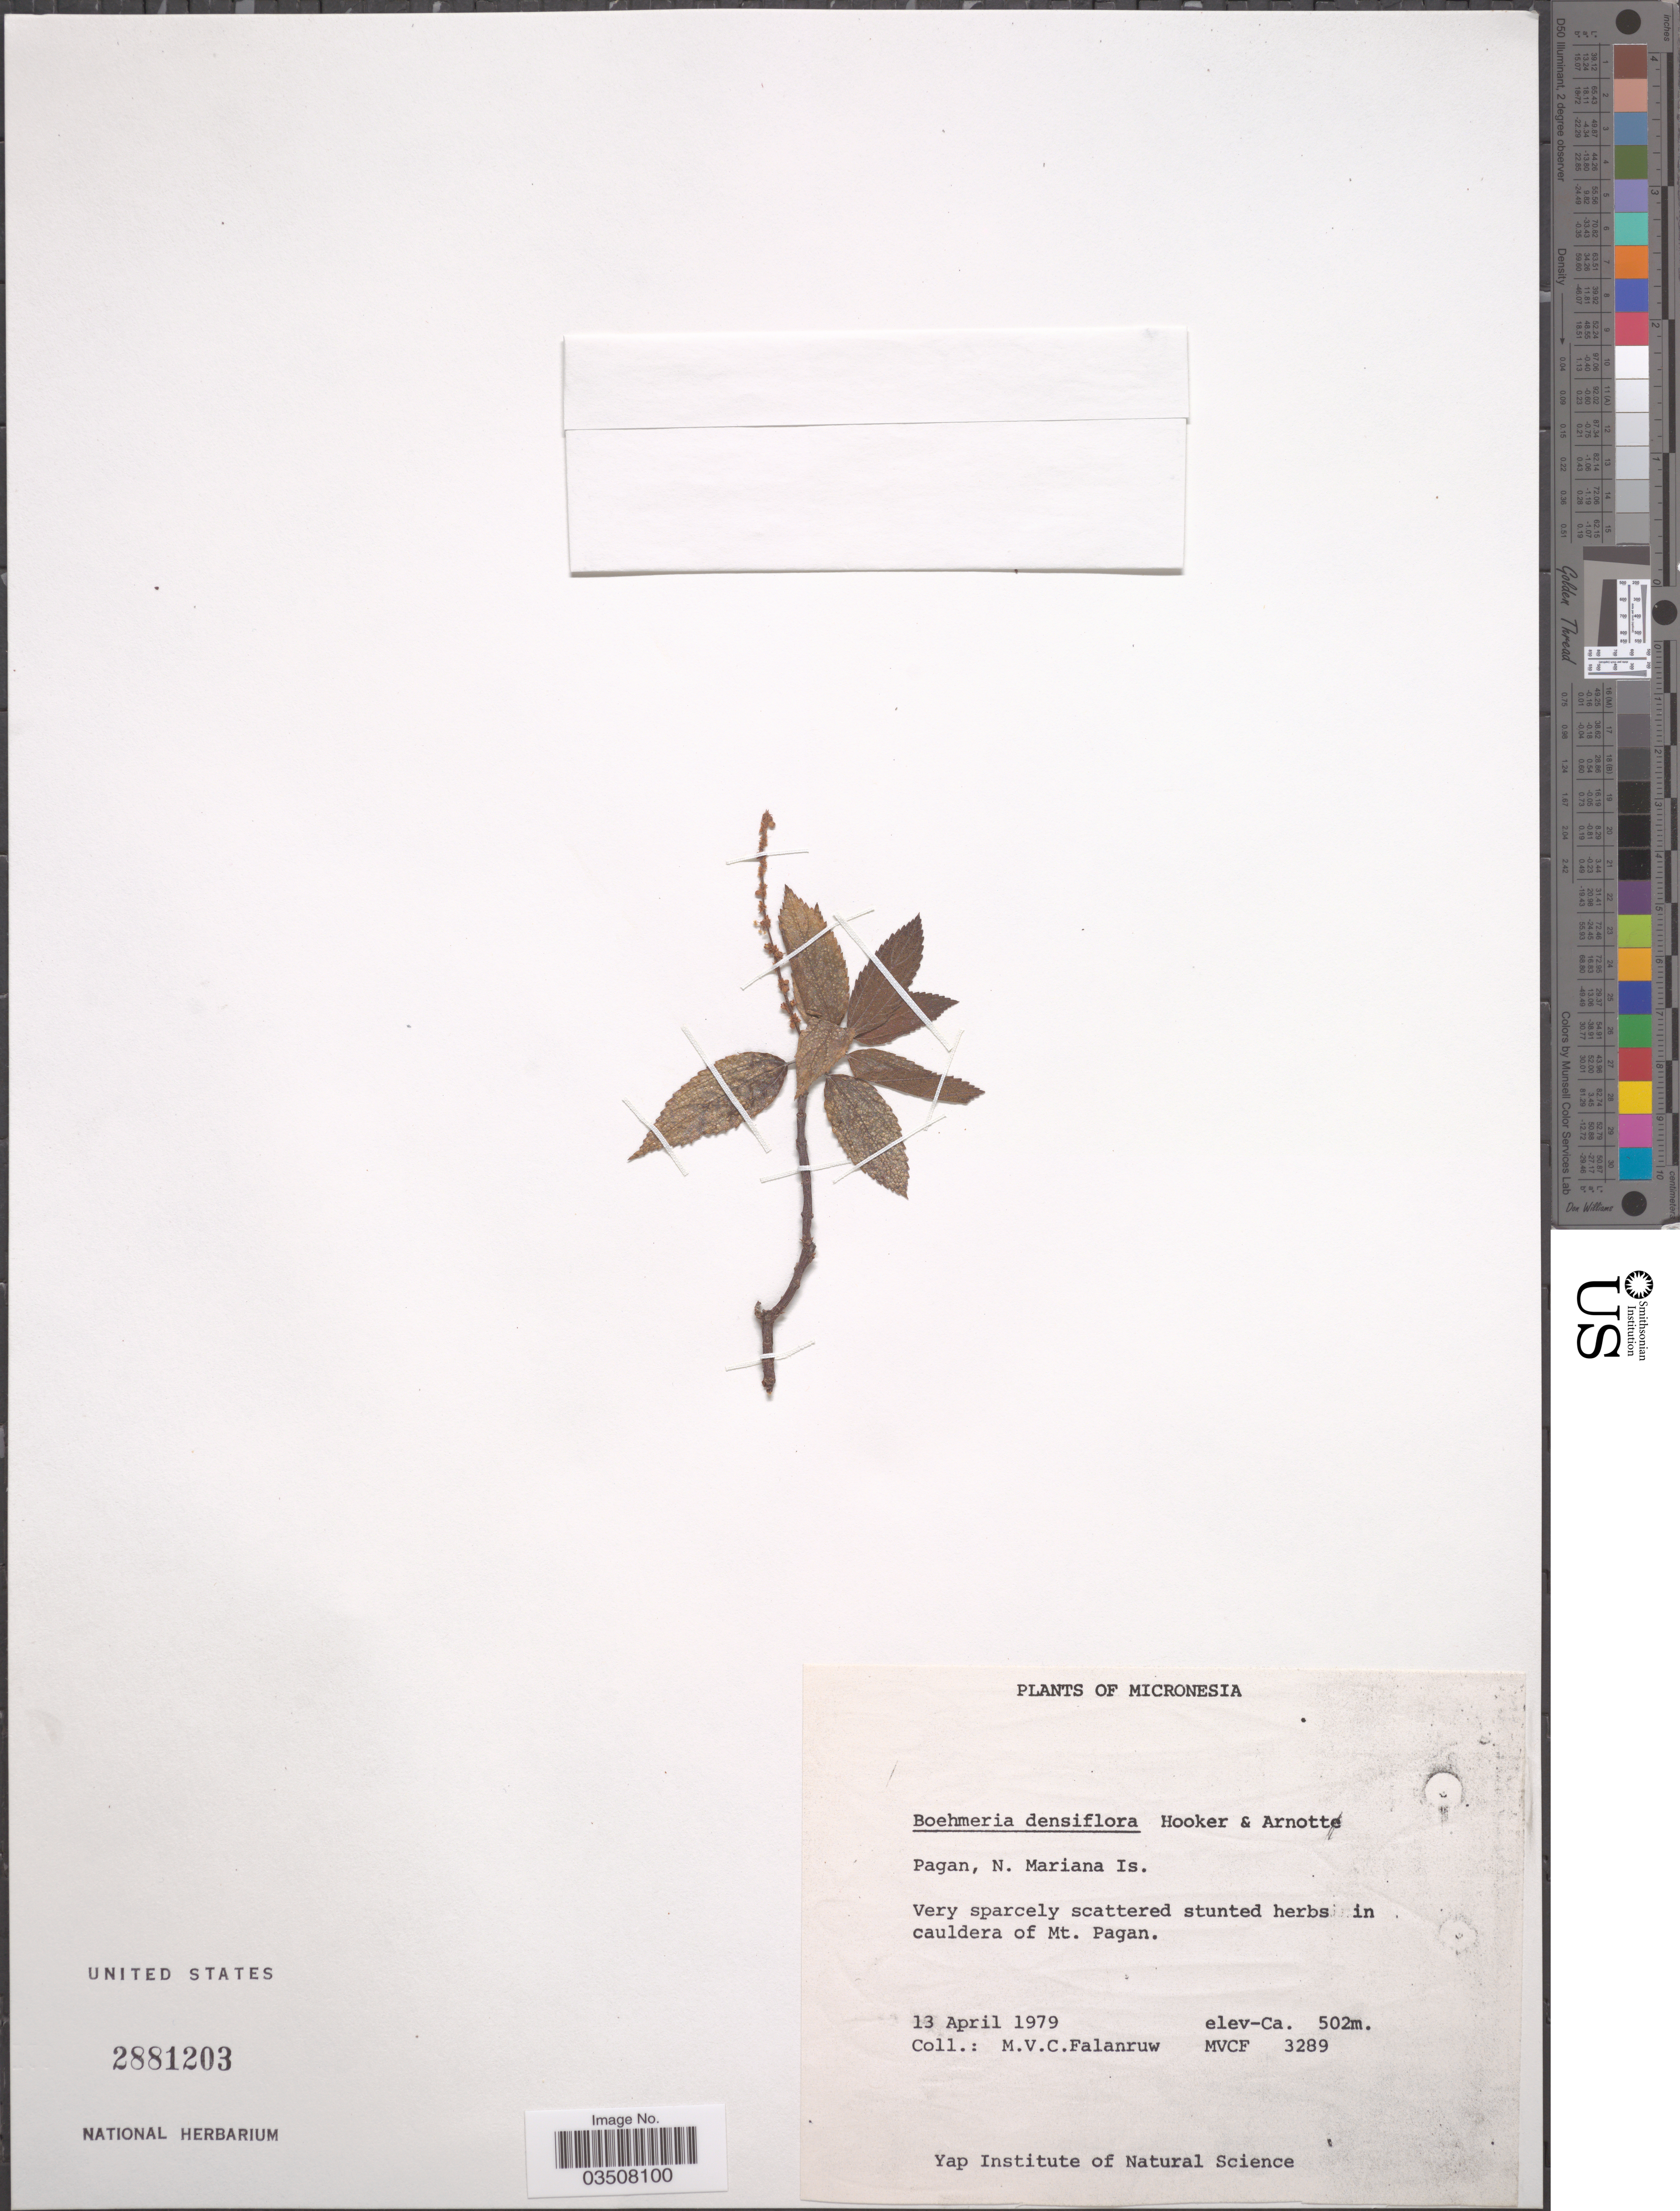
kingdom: Plantae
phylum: Tracheophyta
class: Magnoliopsida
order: Rosales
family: Urticaceae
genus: Boehmeria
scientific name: Boehmeria densiflora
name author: Hook. & Arn.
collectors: M. V. Falanruw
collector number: MVCF 3289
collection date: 1979-04-13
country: Northern Mariana Islands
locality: Micronesia, Pagan, N. Mariana Is. Mt. Pagan.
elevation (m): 502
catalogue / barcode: US 2881203